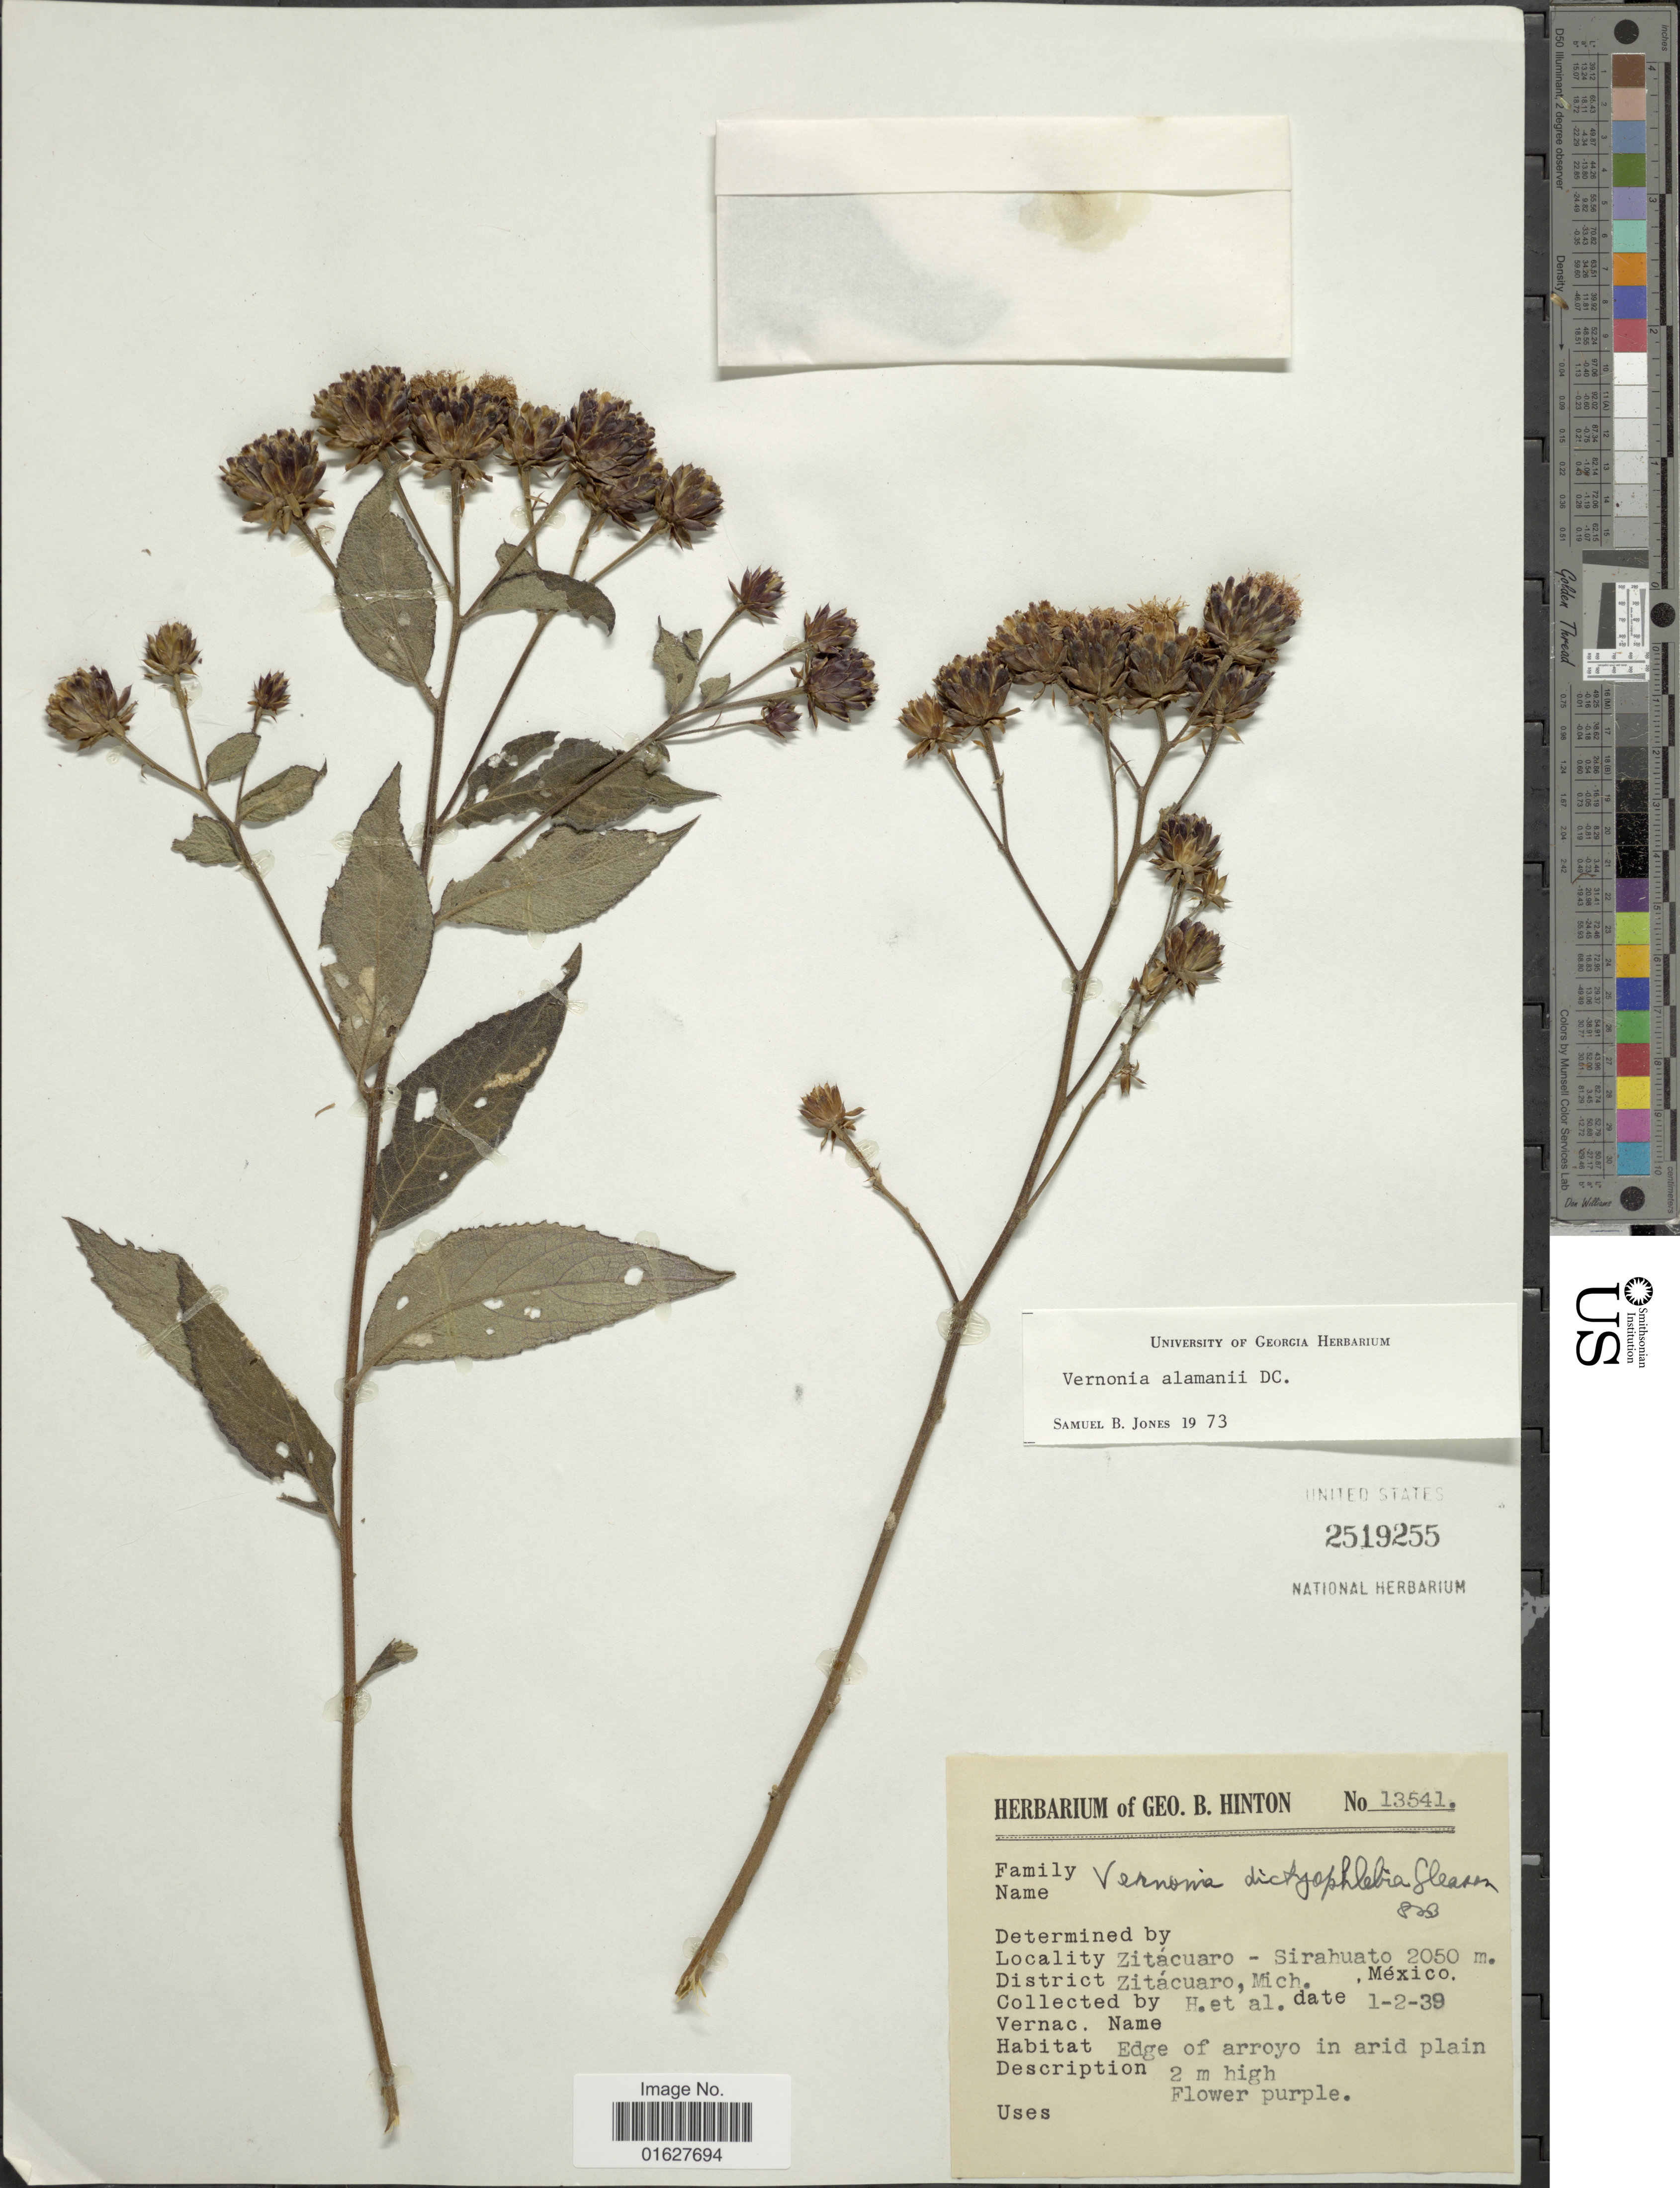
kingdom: Plantae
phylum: Tracheophyta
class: Magnoliopsida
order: Asterales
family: Asteraceae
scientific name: Vickianthus alamanii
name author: (DC.) H. Rob.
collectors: G. B. Hinton & et al.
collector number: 13541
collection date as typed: Transcribed d/m/y: 1/2/39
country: Mexico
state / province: Michoacán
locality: Zitacuaro - Sirahuato. District Zitacuaro, Mic., México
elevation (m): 2050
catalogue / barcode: US 2519255